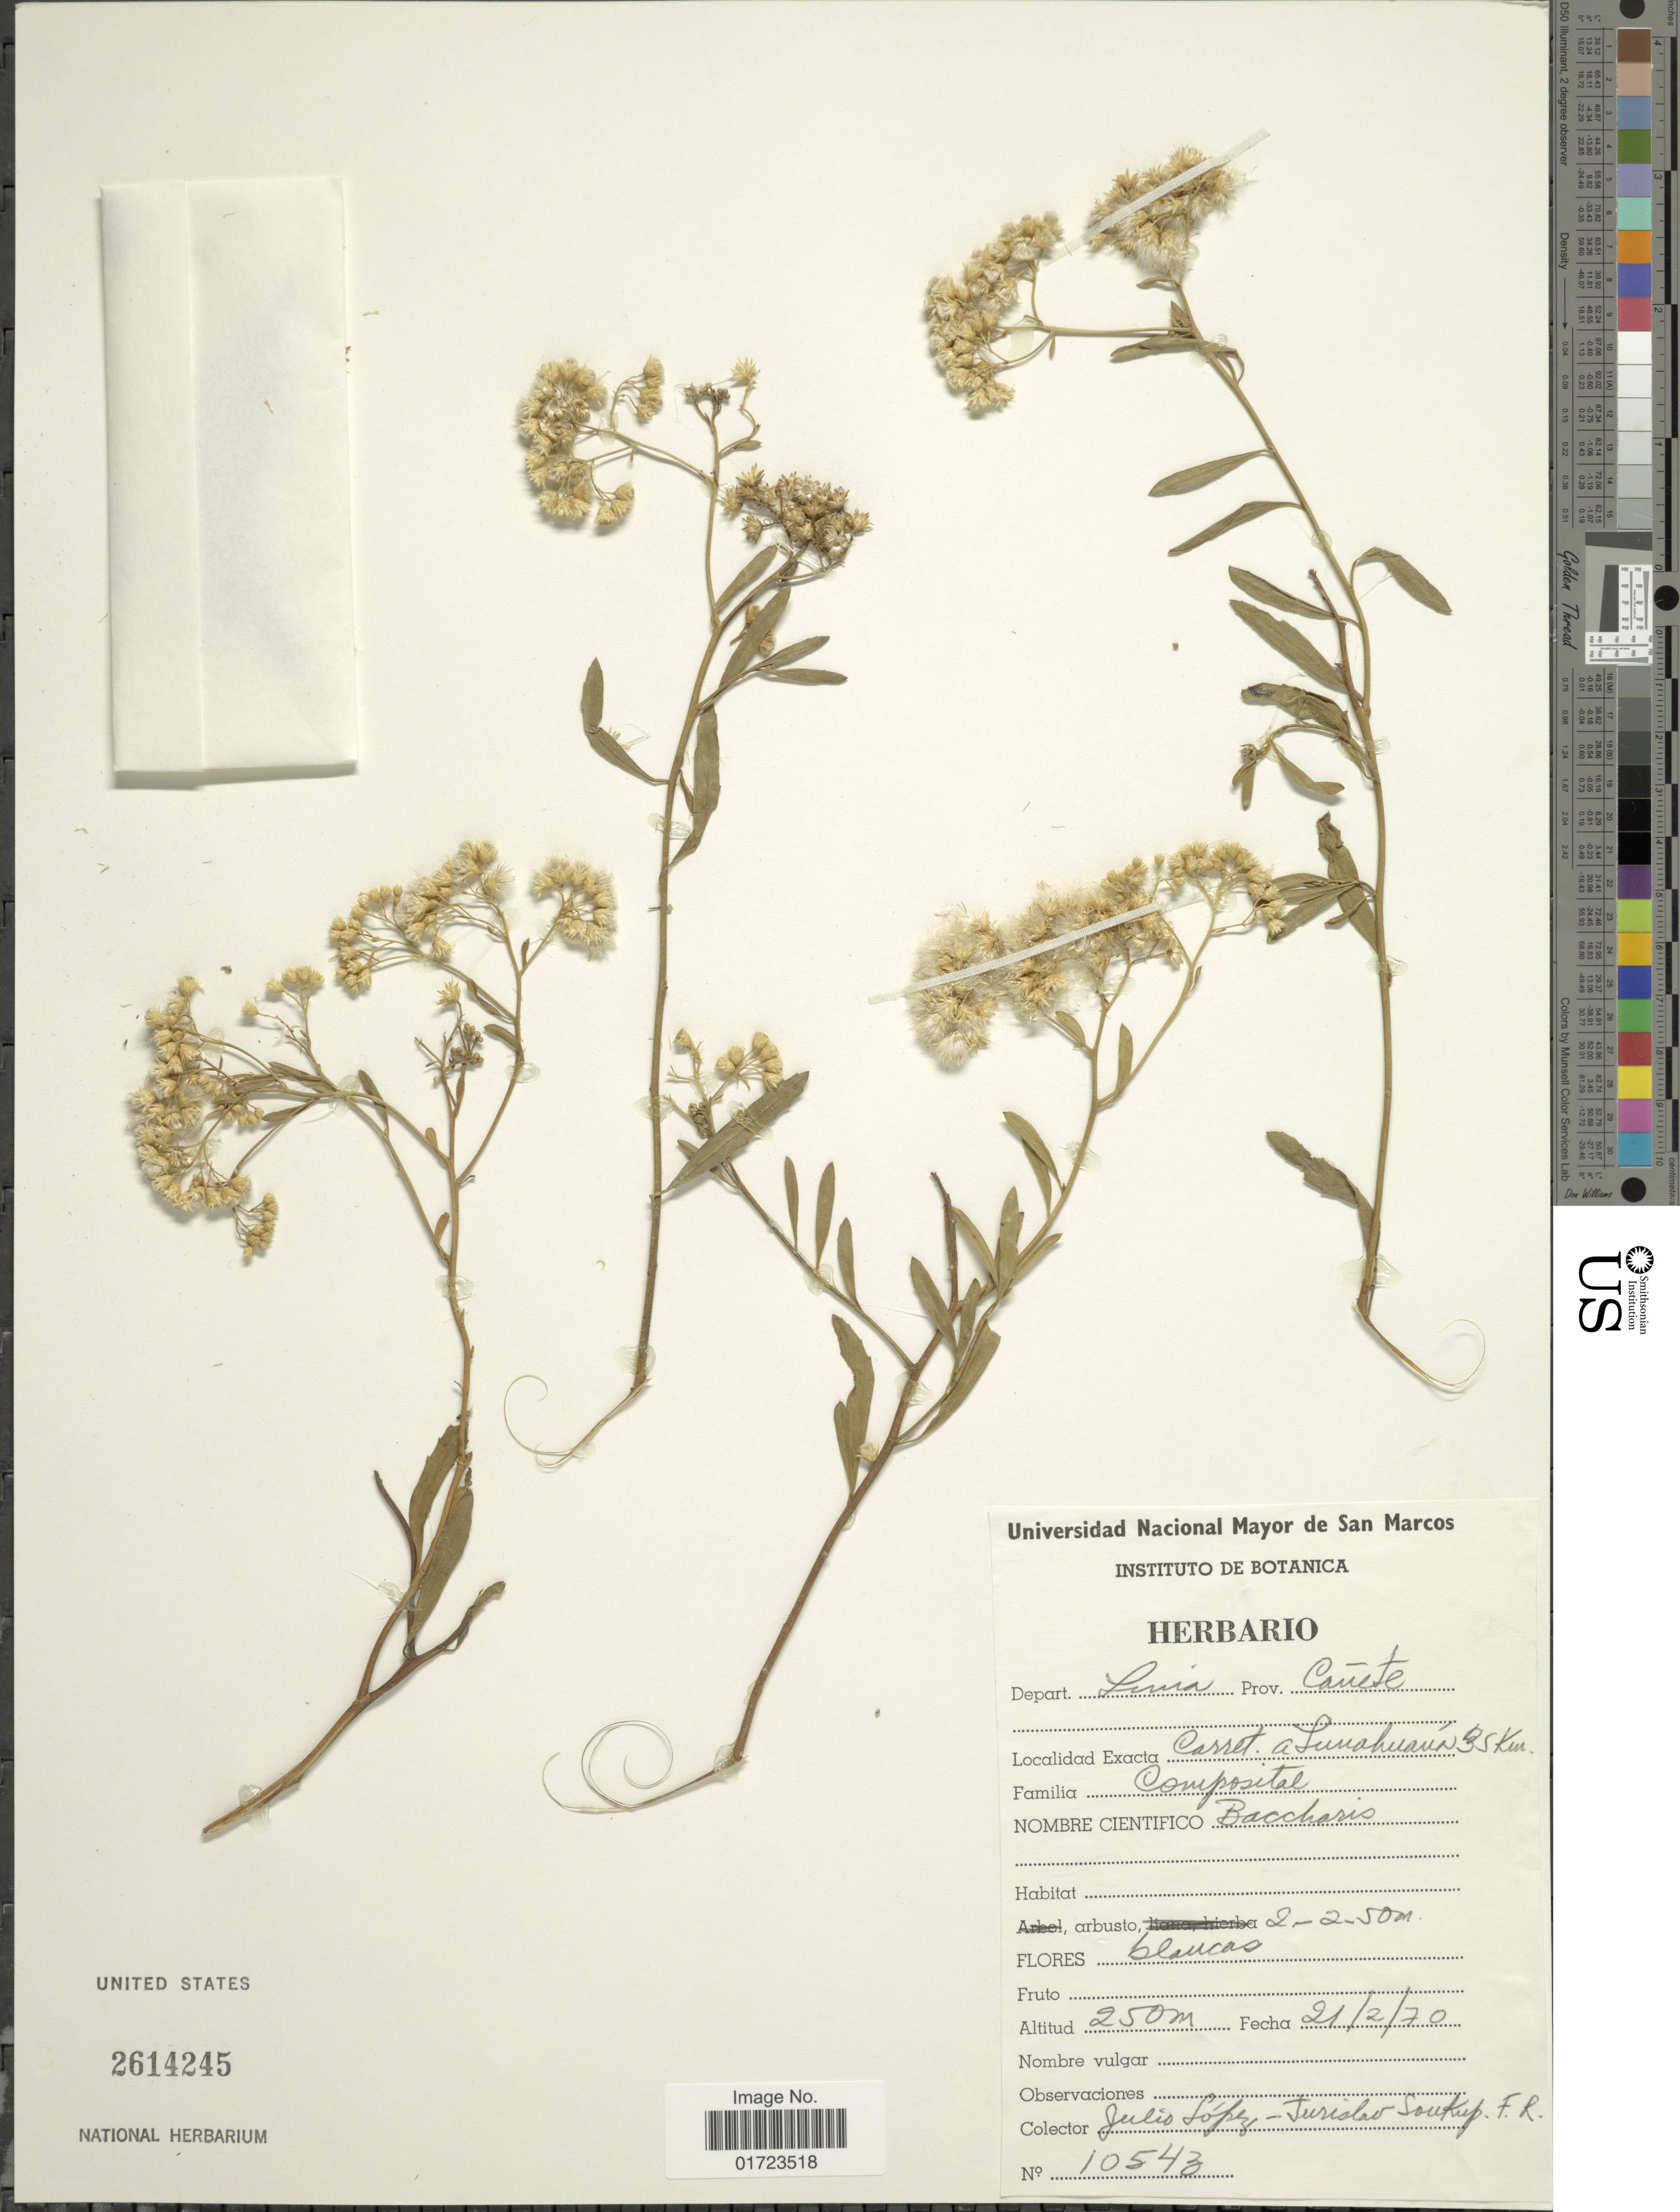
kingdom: Plantae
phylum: Tracheophyta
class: Magnoliopsida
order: Asterales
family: Asteraceae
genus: Baccharis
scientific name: Baccharis salicifolia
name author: (Ruiz & Pav.) Pers.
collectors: J. López & J. J. Soukup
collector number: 10543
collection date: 1970-02-21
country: Peru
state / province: Lima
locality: Carret. a Lunahuaná 35 km., Prov. Cañete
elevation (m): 250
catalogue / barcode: US 2614245